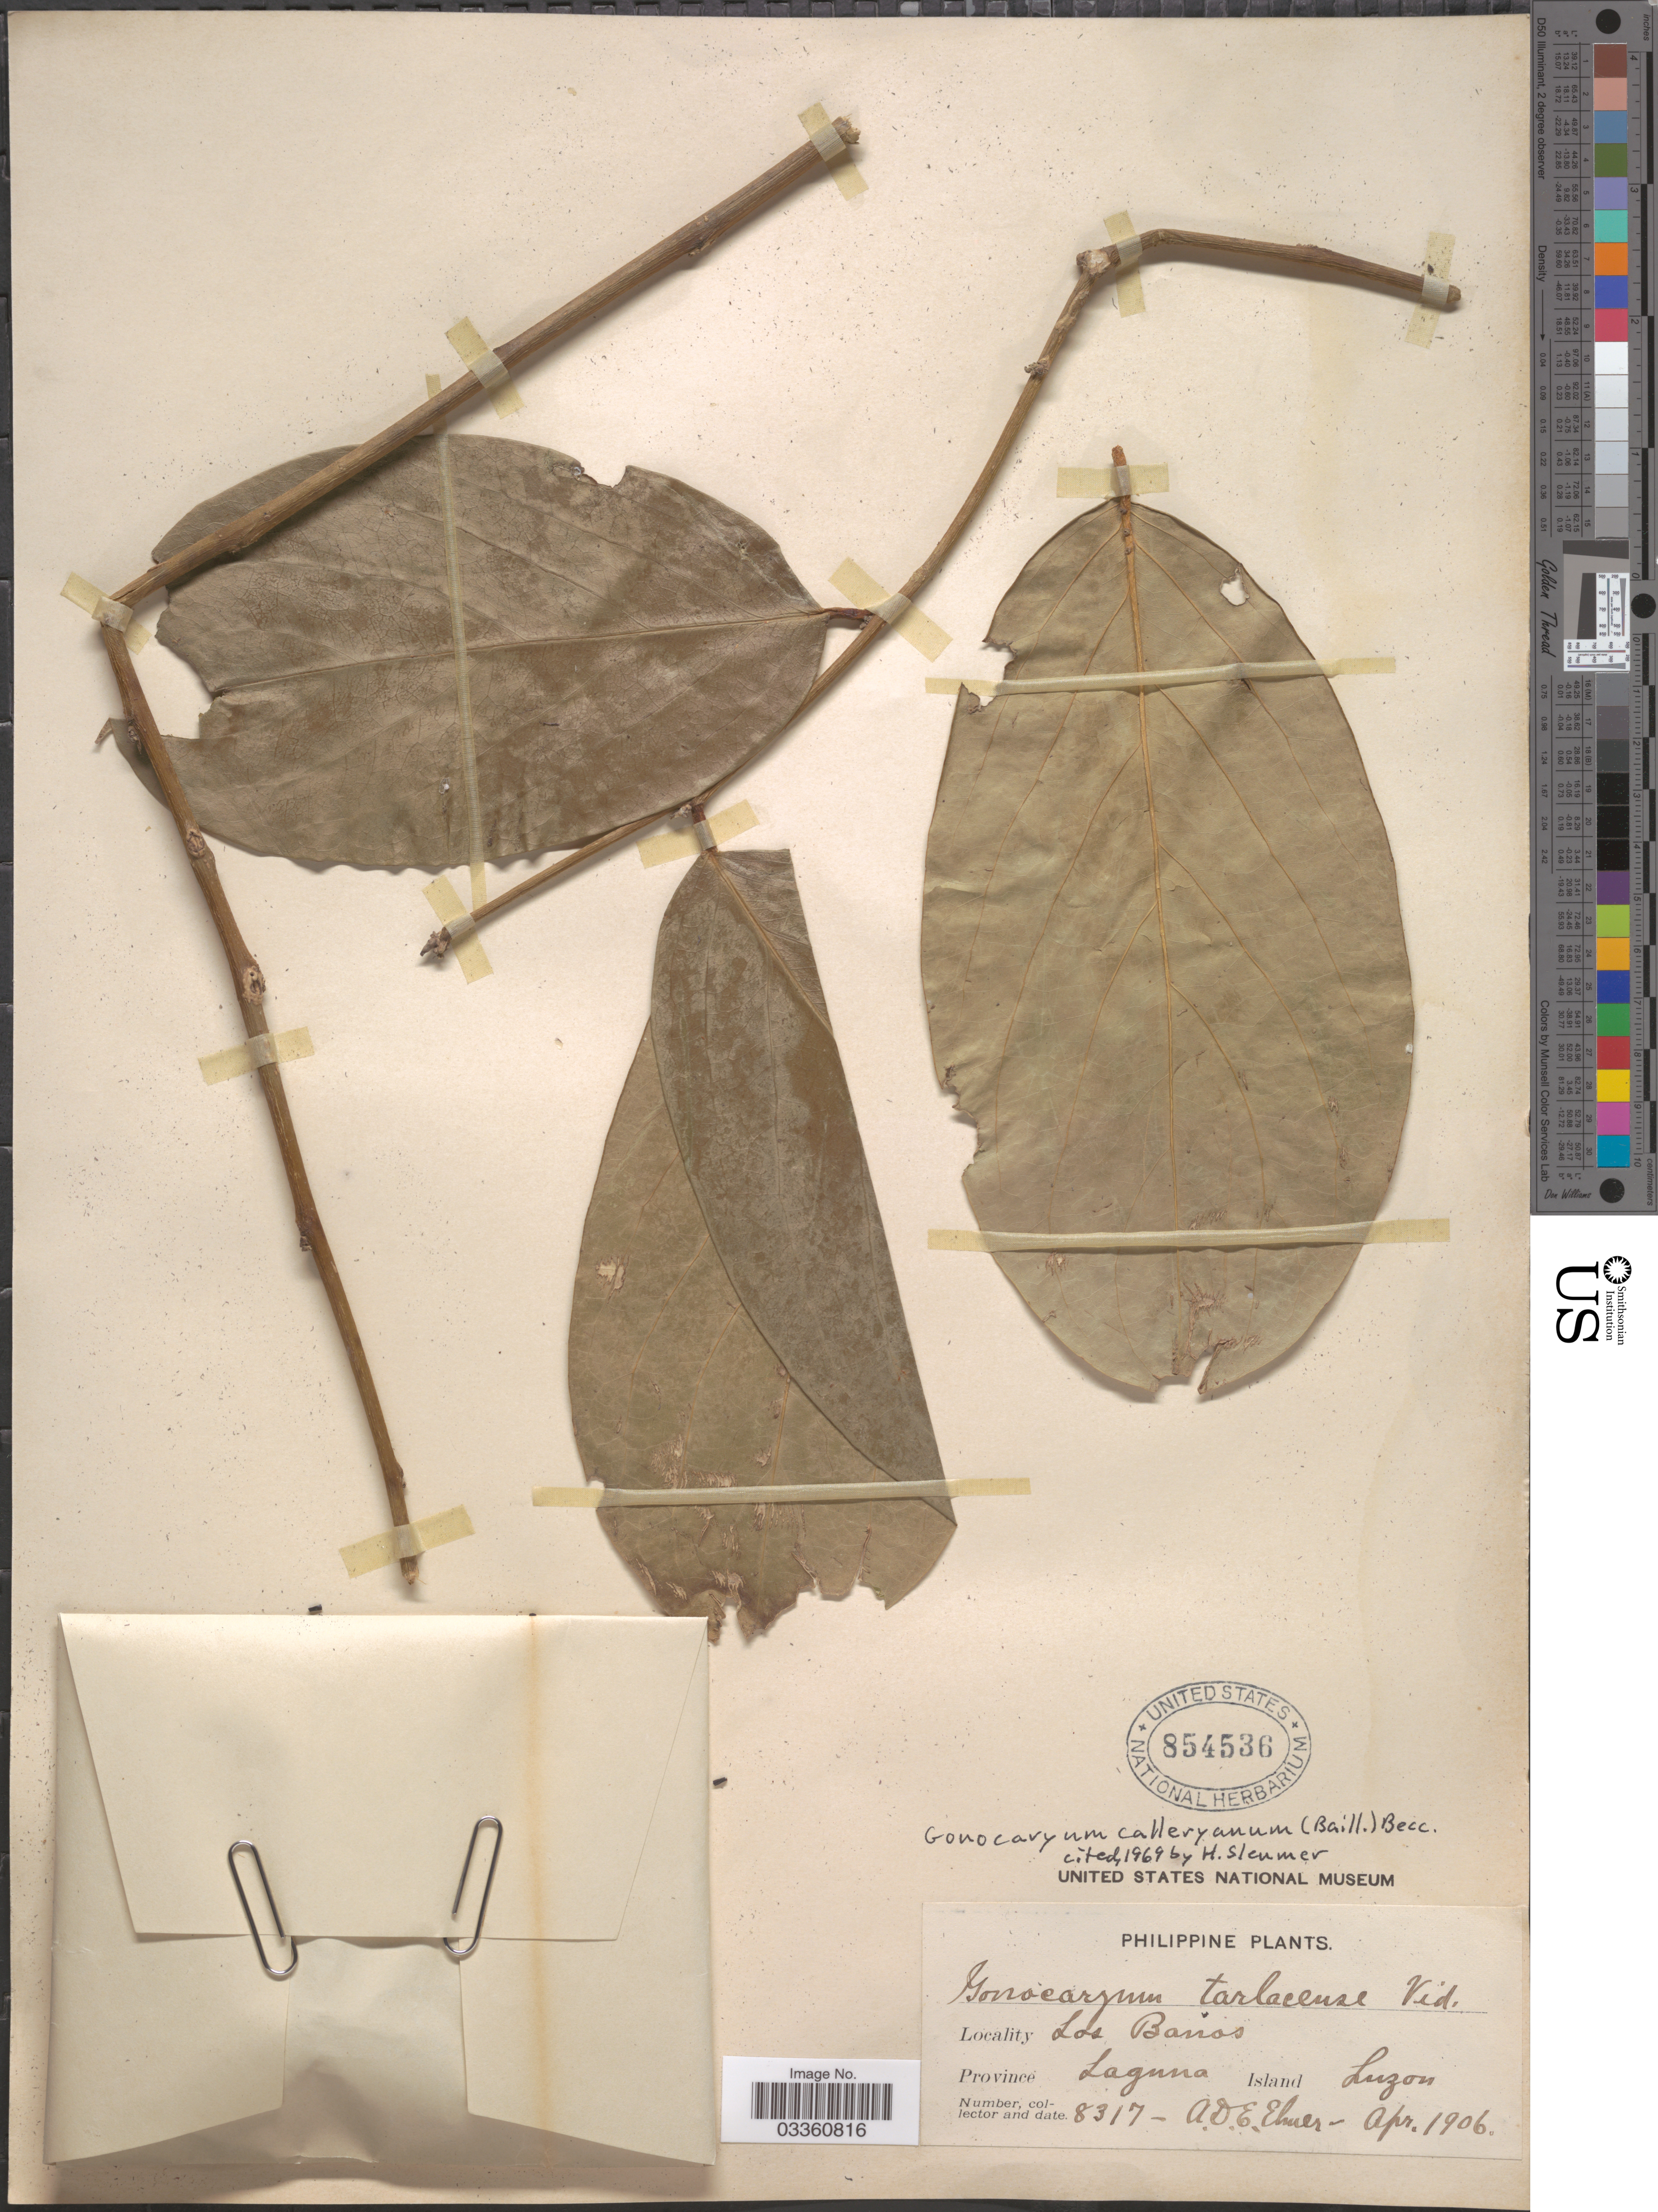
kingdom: Plantae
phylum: Tracheophyta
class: Magnoliopsida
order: Cardiopteridales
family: Cardiopteridaceae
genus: Gonocaryum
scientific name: Gonocaryum calleryanum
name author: (Baill.) Becc.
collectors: A. D. E. Elmer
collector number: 8317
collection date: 1906-04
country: Philippines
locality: Los Banos. Province Laguna. Island Luzon.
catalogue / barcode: US 854536